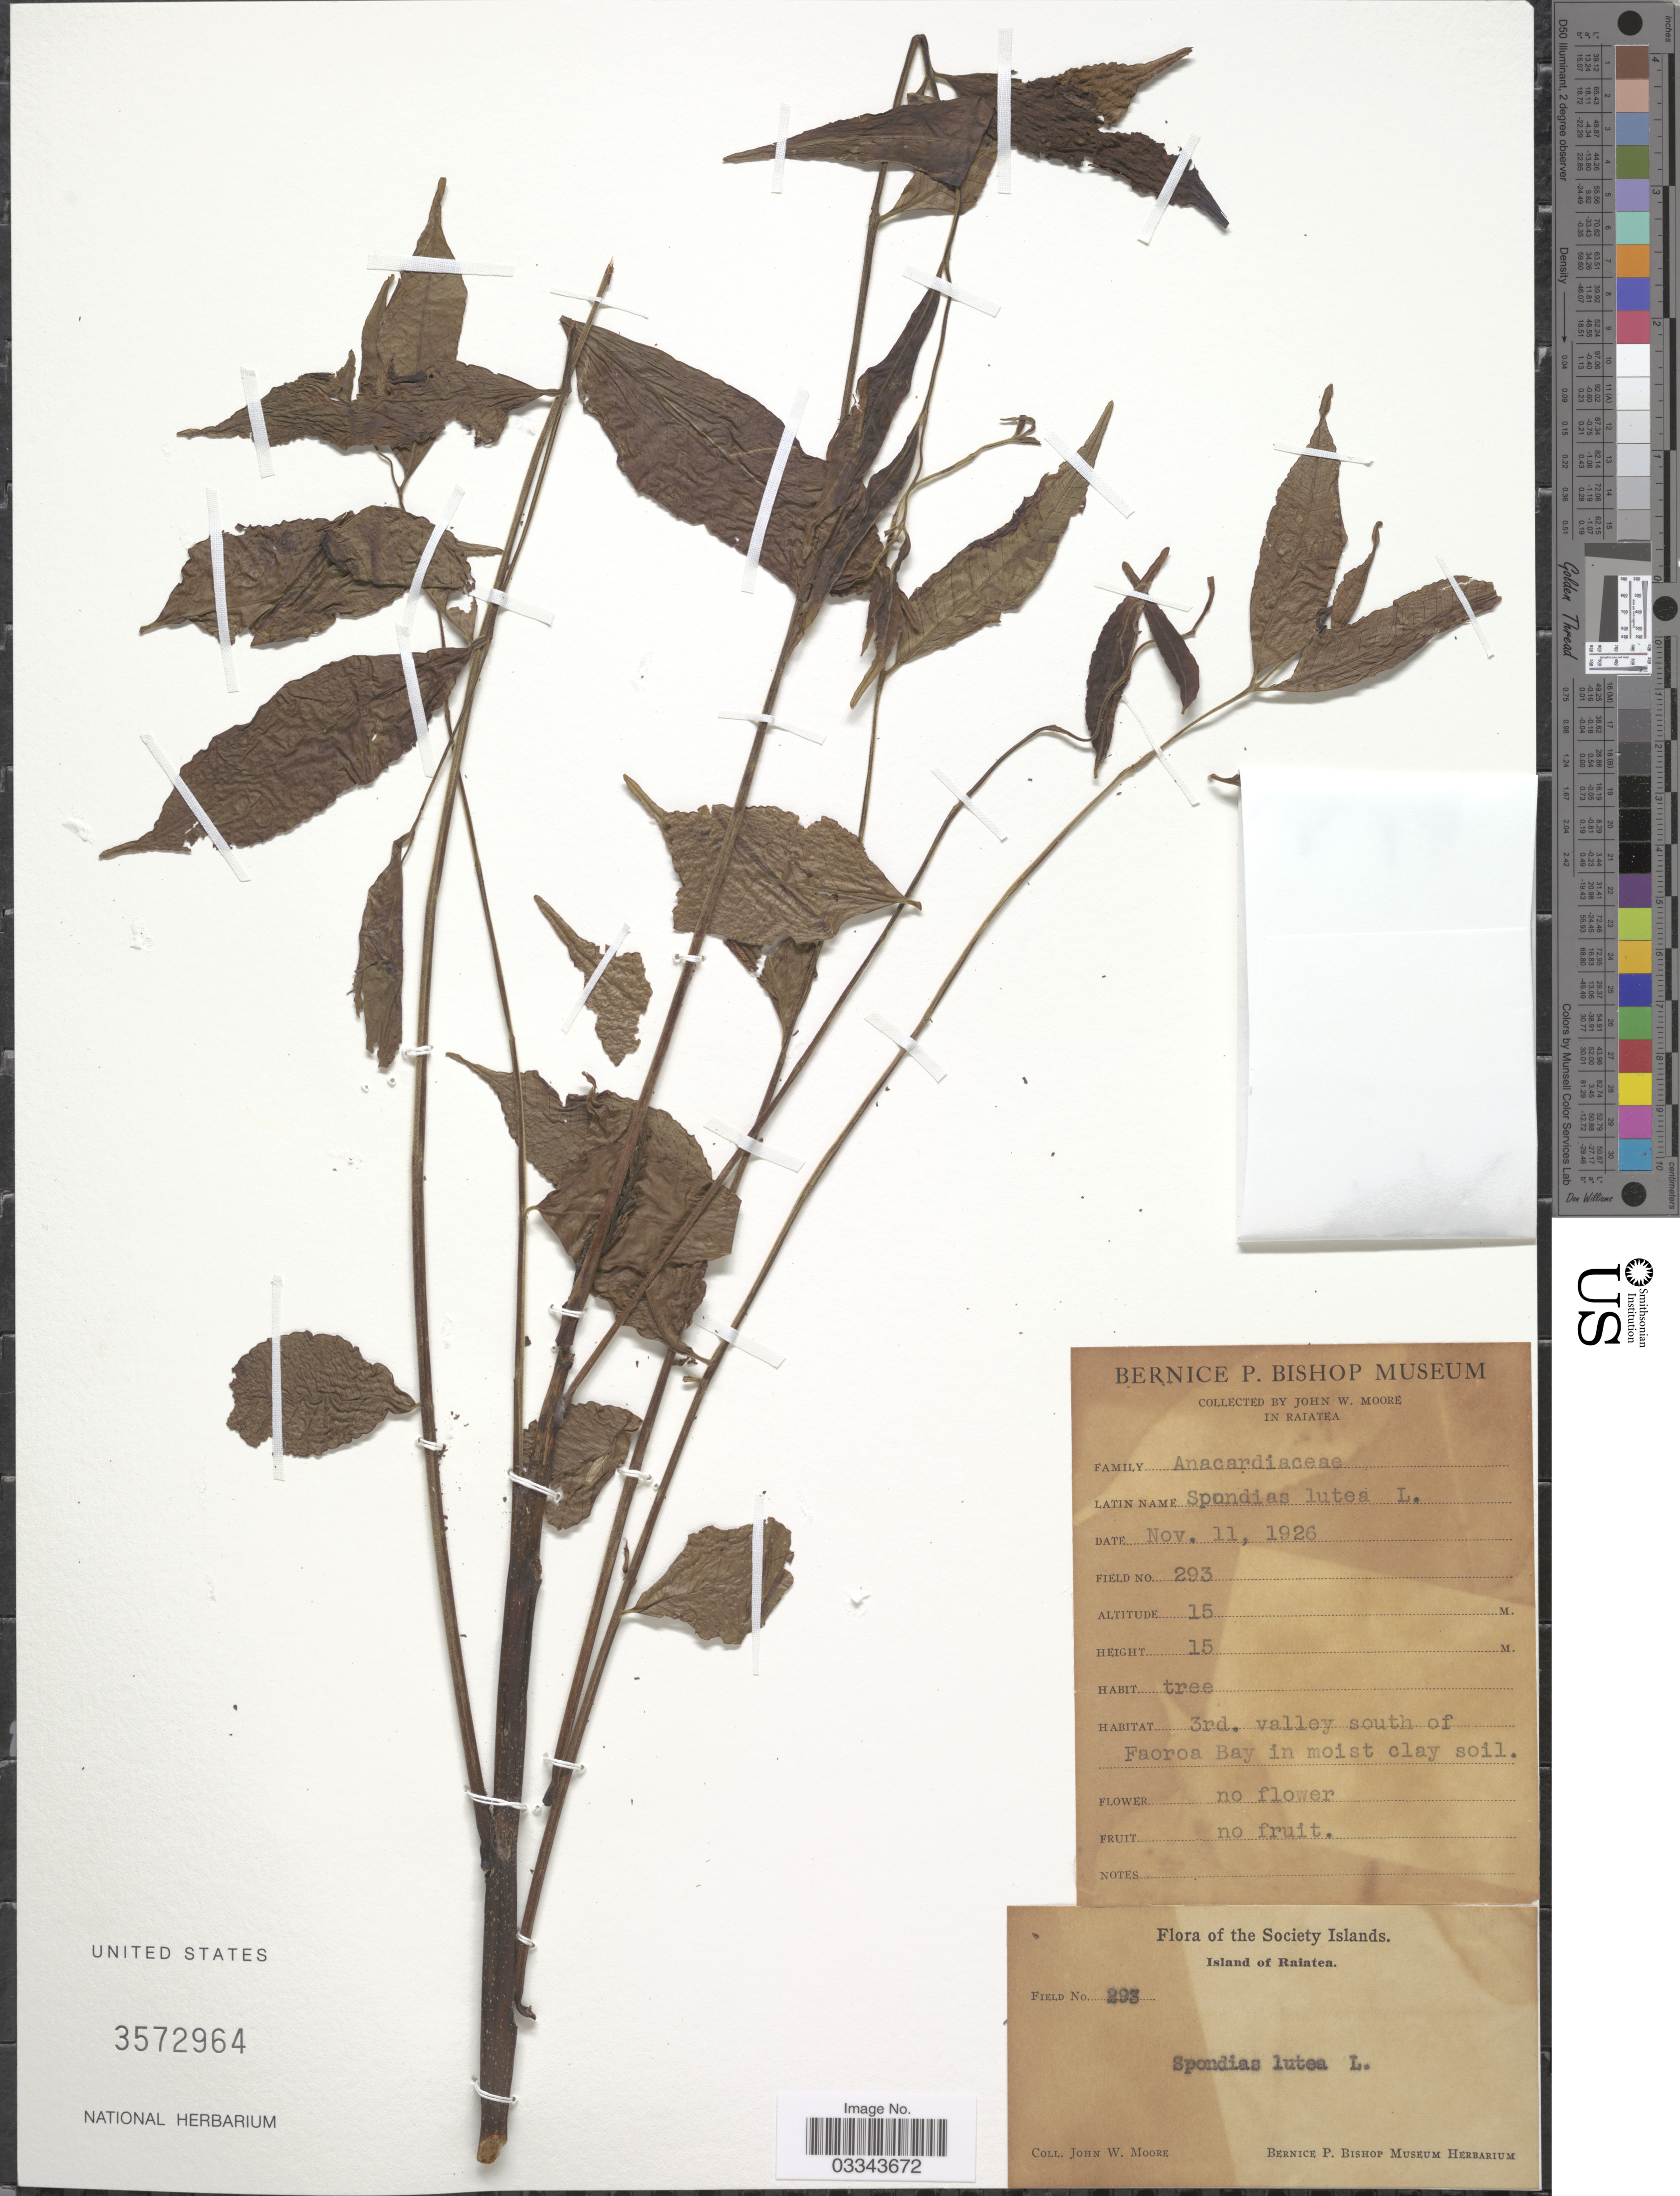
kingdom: Plantae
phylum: Tracheophyta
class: Magnoliopsida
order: Sapindales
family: Anacardiaceae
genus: Spondias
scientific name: Spondias mombin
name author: L.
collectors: J. Moore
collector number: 293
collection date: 1926-11-11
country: French Polynesia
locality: The Society Islands. Island of Raiatea.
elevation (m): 15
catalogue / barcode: US 3572964